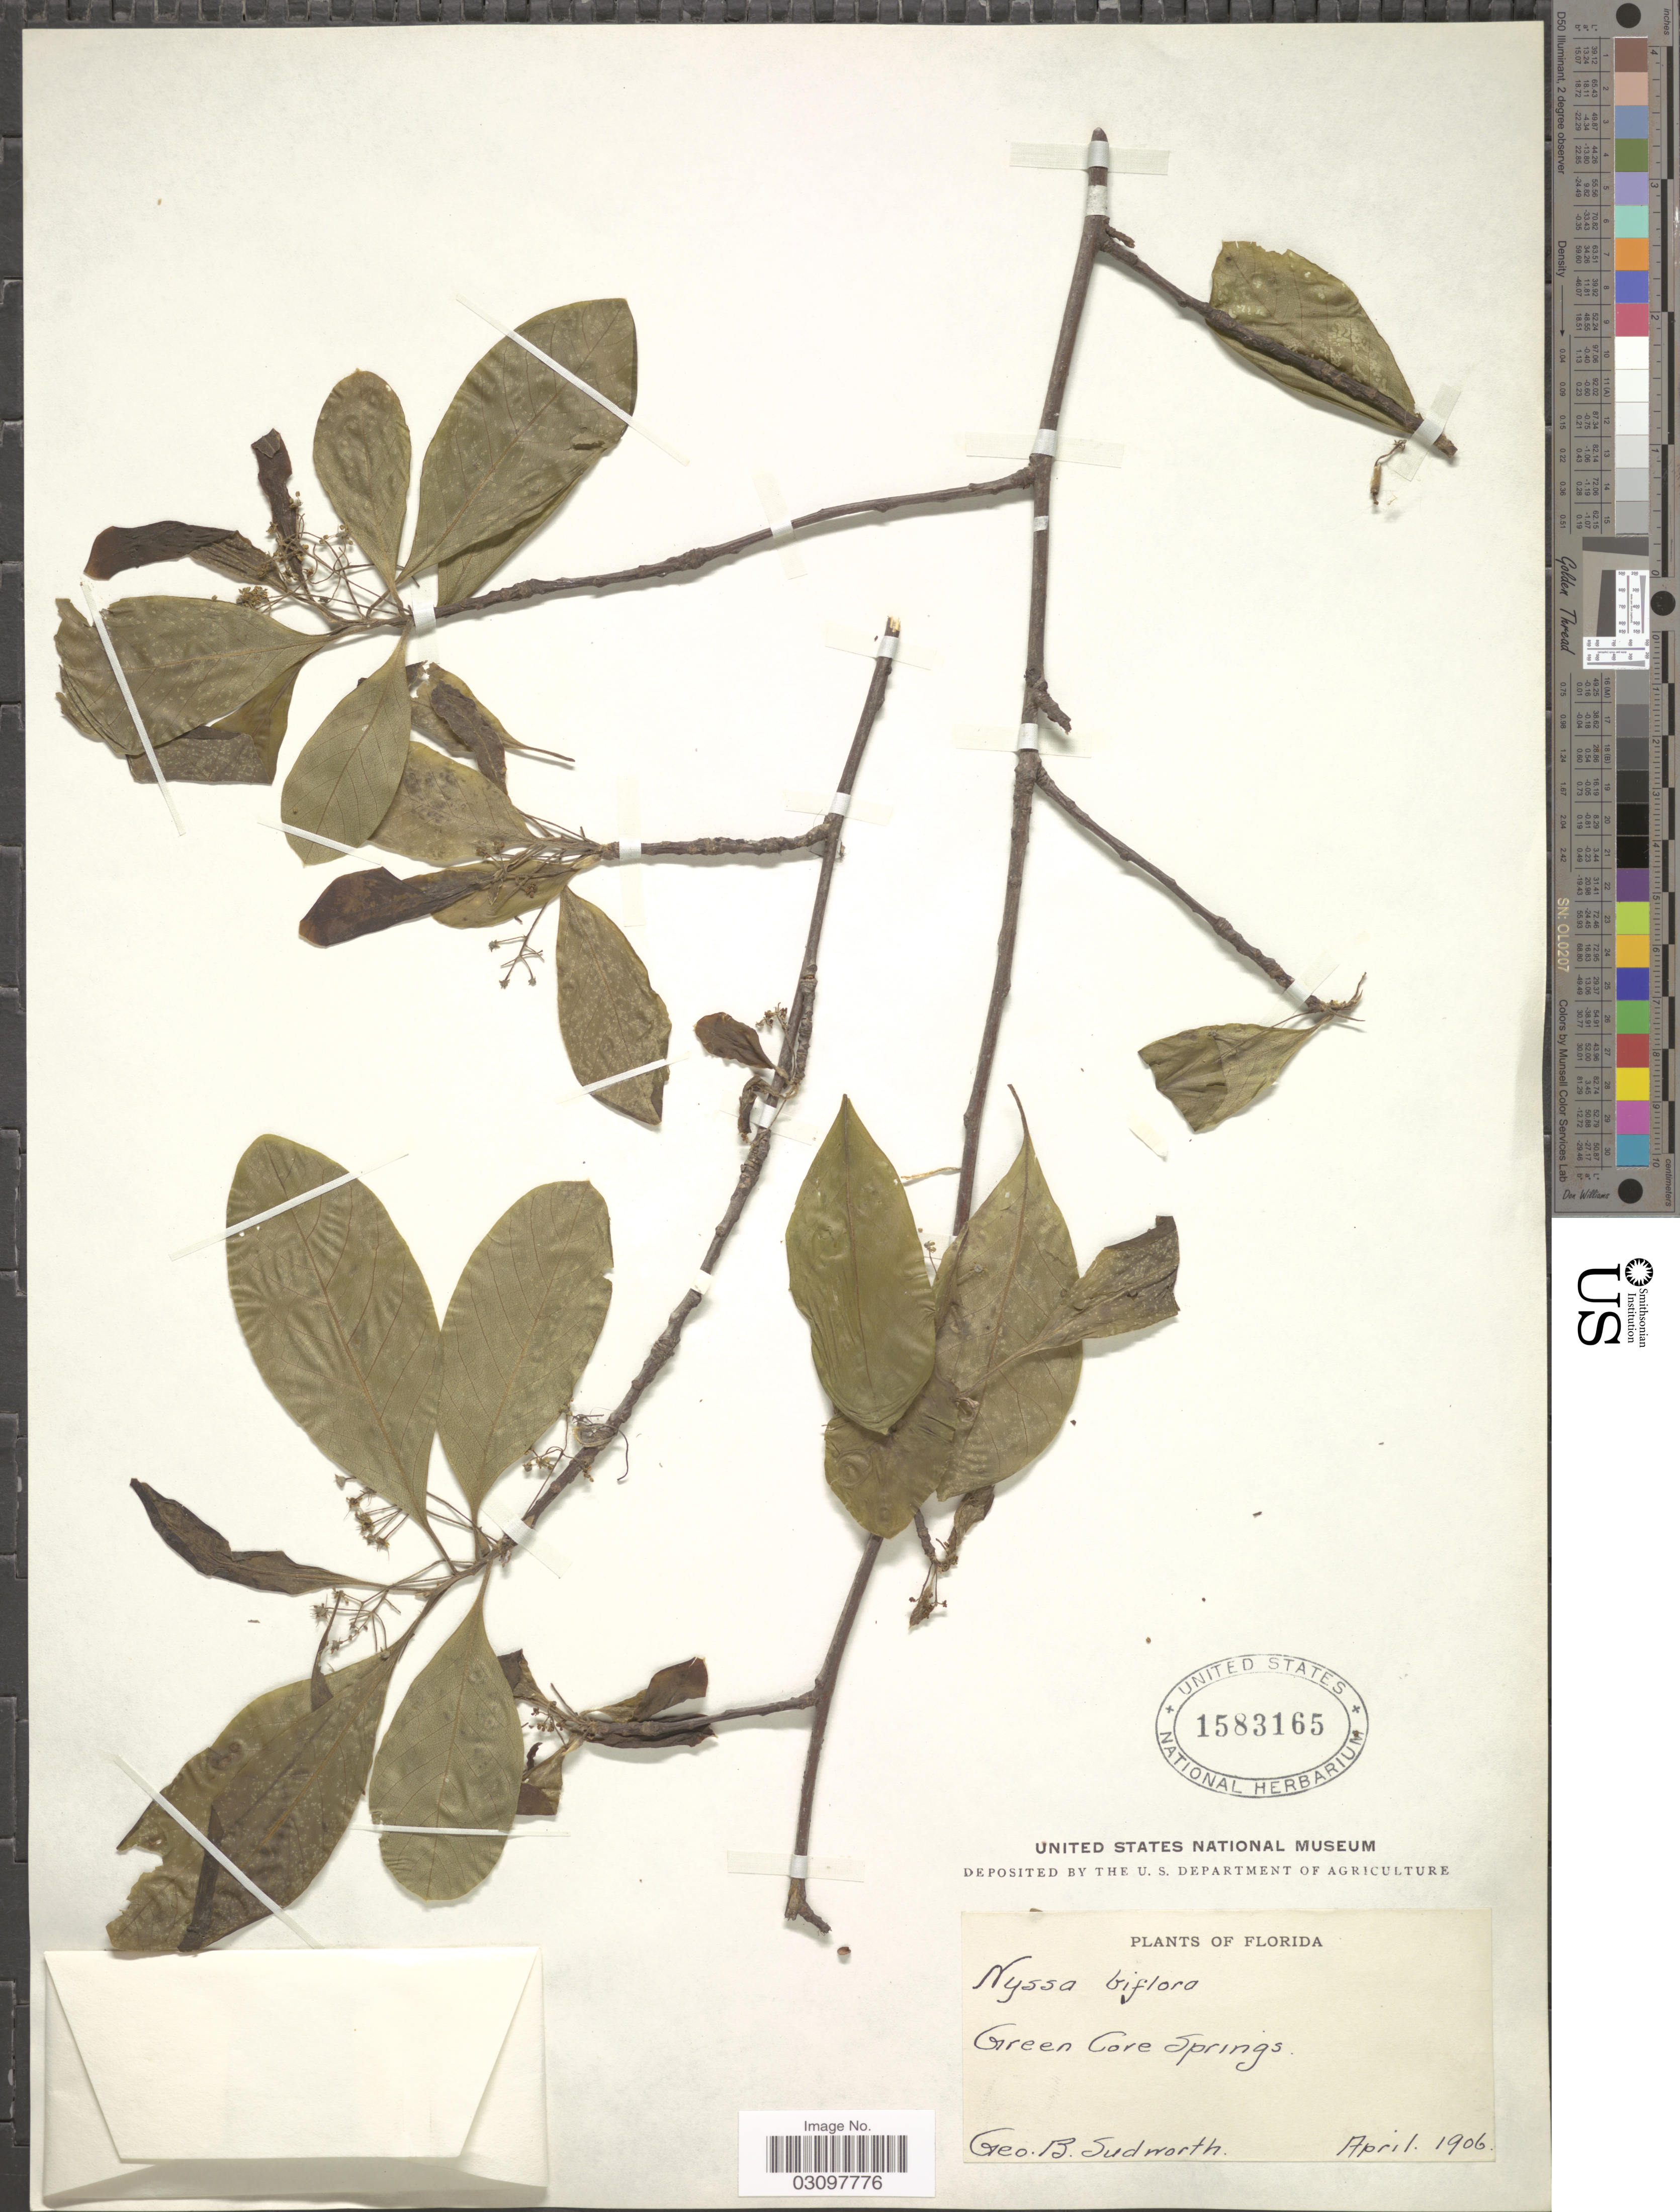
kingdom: Plantae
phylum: Tracheophyta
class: Magnoliopsida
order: Cornales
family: Nyssaceae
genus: Nyssa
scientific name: Nyssa biflora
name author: Walter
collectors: G. B. Sudworth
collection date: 1906-04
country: United States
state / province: Florida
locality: Green Core Springs.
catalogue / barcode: US 1583165